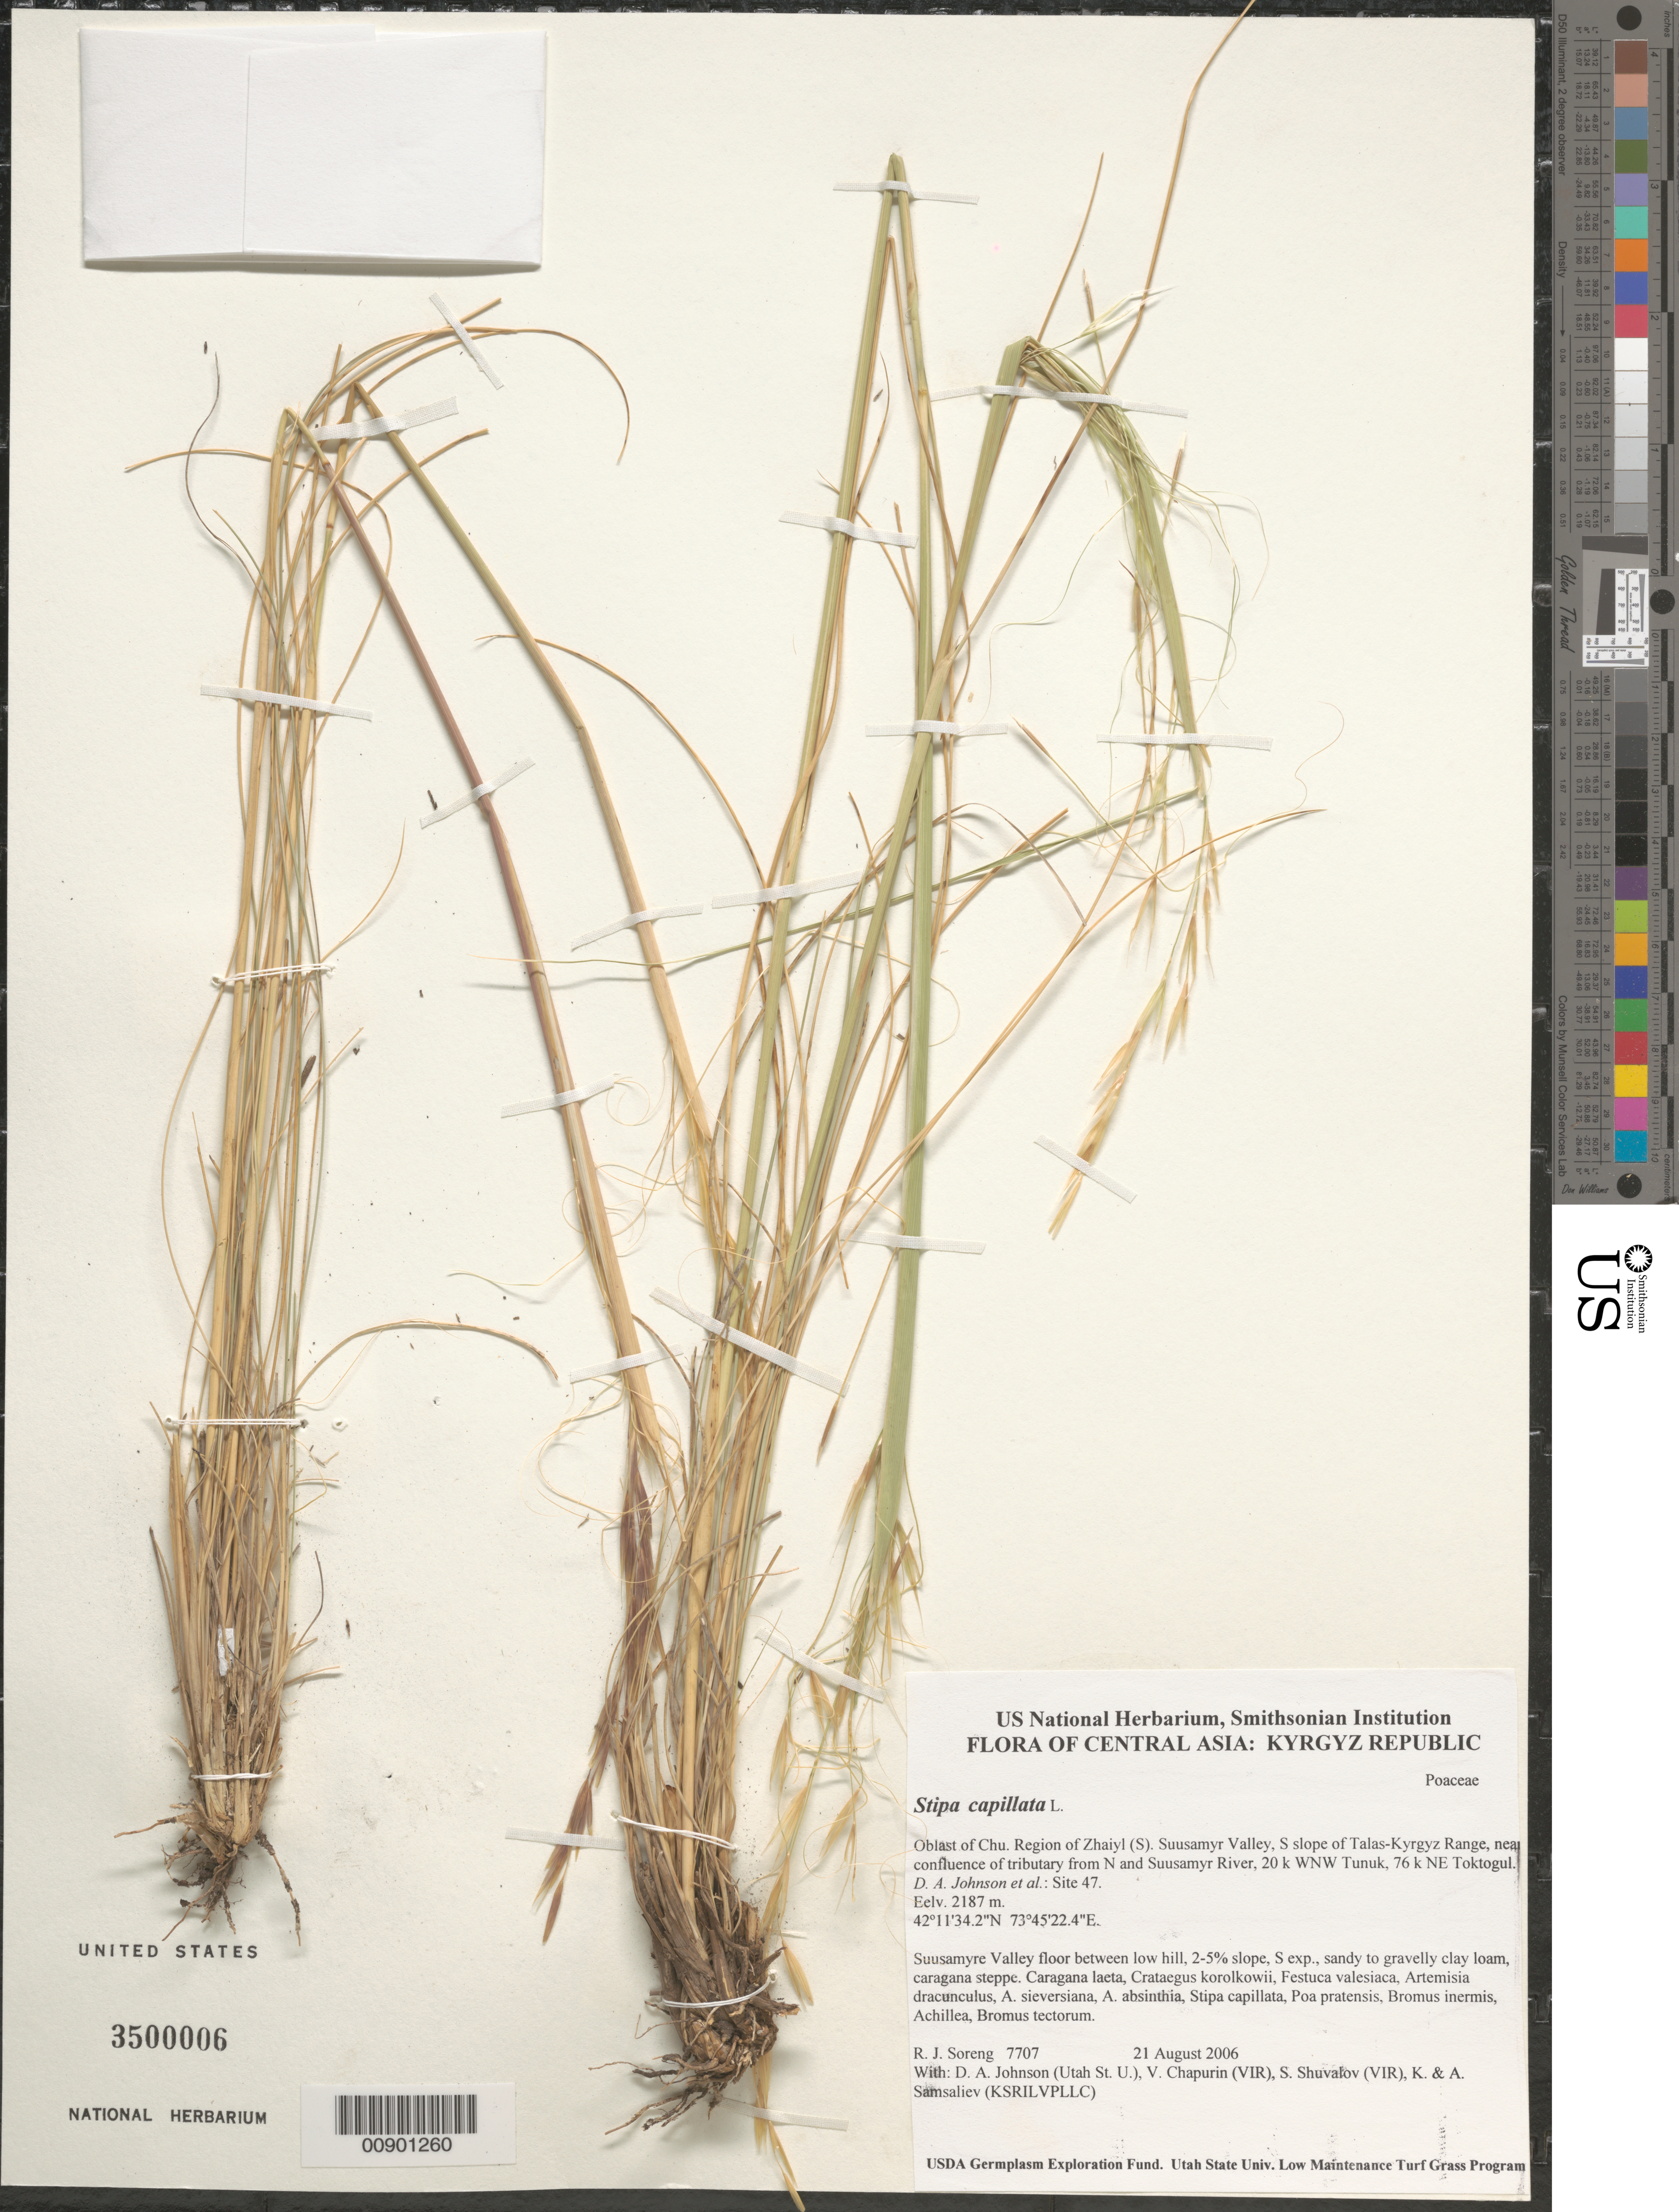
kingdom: Plantae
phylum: Tracheophyta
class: Liliopsida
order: Poales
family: Poaceae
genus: Stipa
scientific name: Stipa capillata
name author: L.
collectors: R. J. Soreng, D. Johnson, S. Shuvalov, V. Chapurin, K. Samsaliev & A. Samsaliev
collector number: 7707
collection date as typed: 21 Aug 2006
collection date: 2006-08-21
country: Kyrgyzstan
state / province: Chu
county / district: Zhaiyl (S)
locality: Suusamyr Valley, S slope of Talas-Kyrgyz Range, near confluence of tributary from N and Suusamyr River, 20 km WNW Tunuk, 76 km NE Toktogul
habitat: Suusamyre Valley floor between low hill, 2-5% slope, S exp., sandy to gravelly clay loam, caragana steppe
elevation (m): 2187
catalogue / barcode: US 3500006